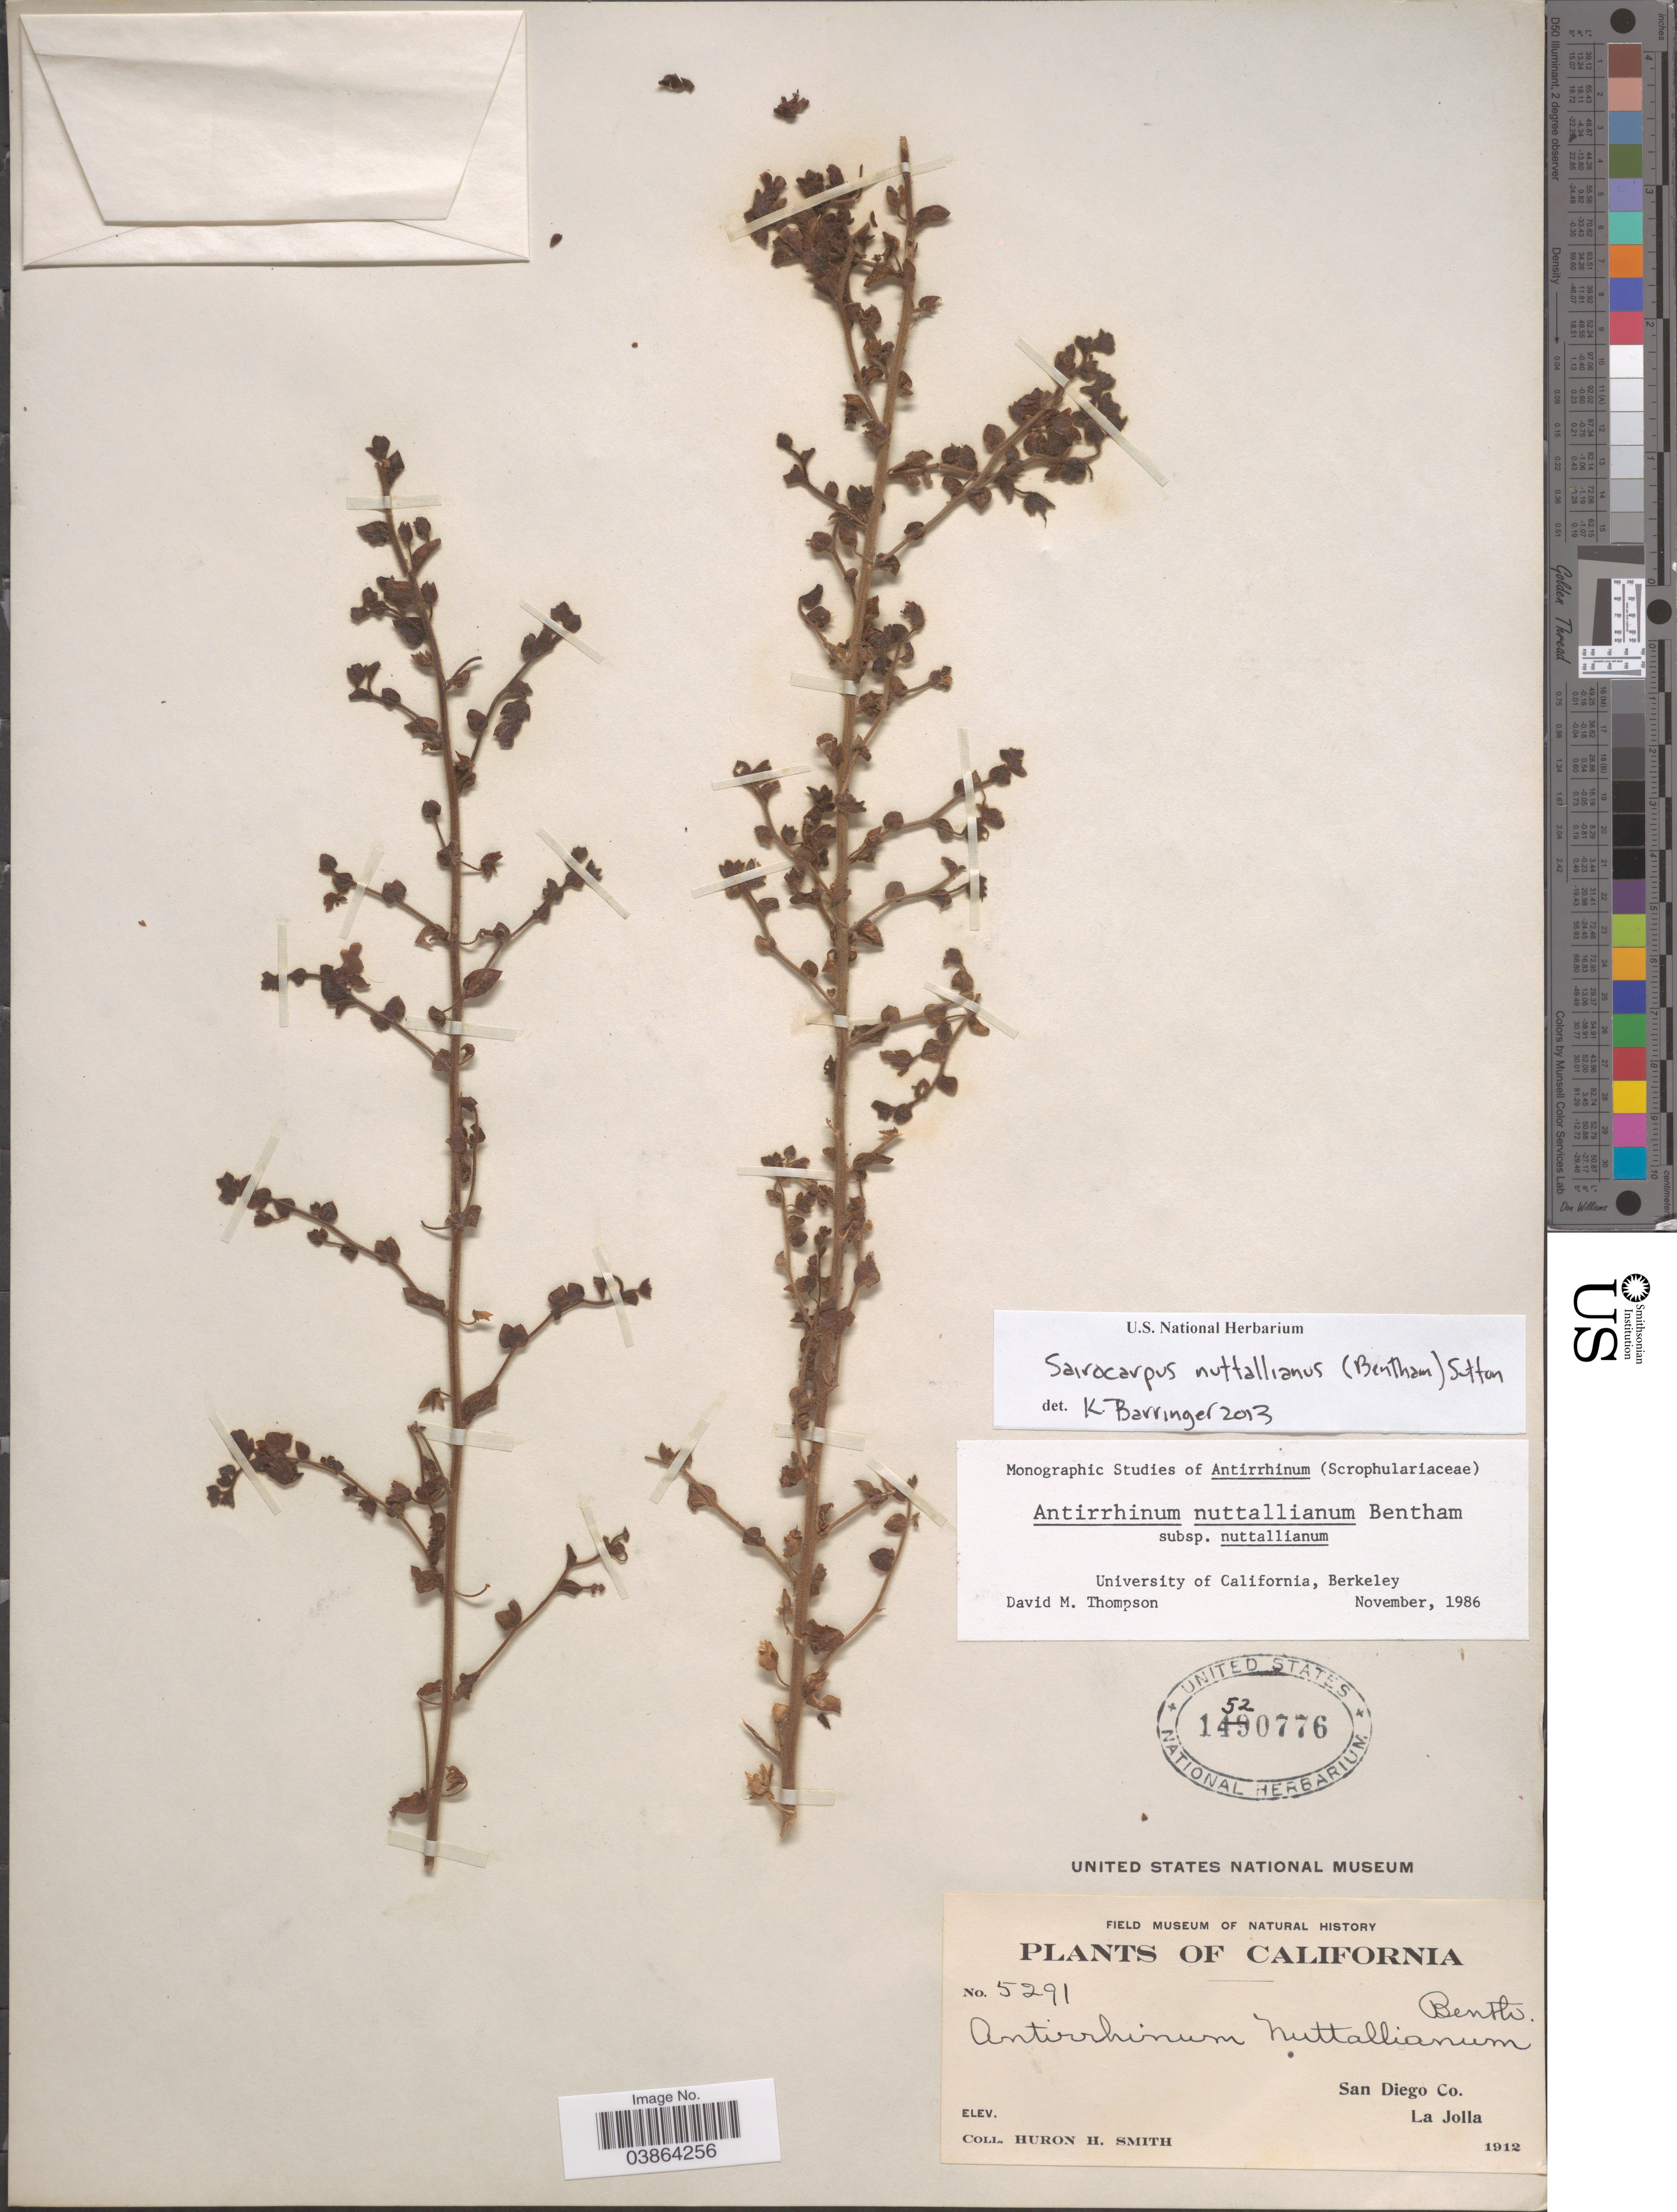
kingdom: Plantae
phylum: Tracheophyta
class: Magnoliopsida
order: Lamiales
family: Plantaginaceae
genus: Sairocarpus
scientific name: Sairocarpus nuttallianus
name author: (Benth.) D.A. Sutton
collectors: Huron H. Smith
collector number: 5291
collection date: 1912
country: United States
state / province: California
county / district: San Diego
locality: San Diego Co. La Jolla.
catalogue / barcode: US 1520776